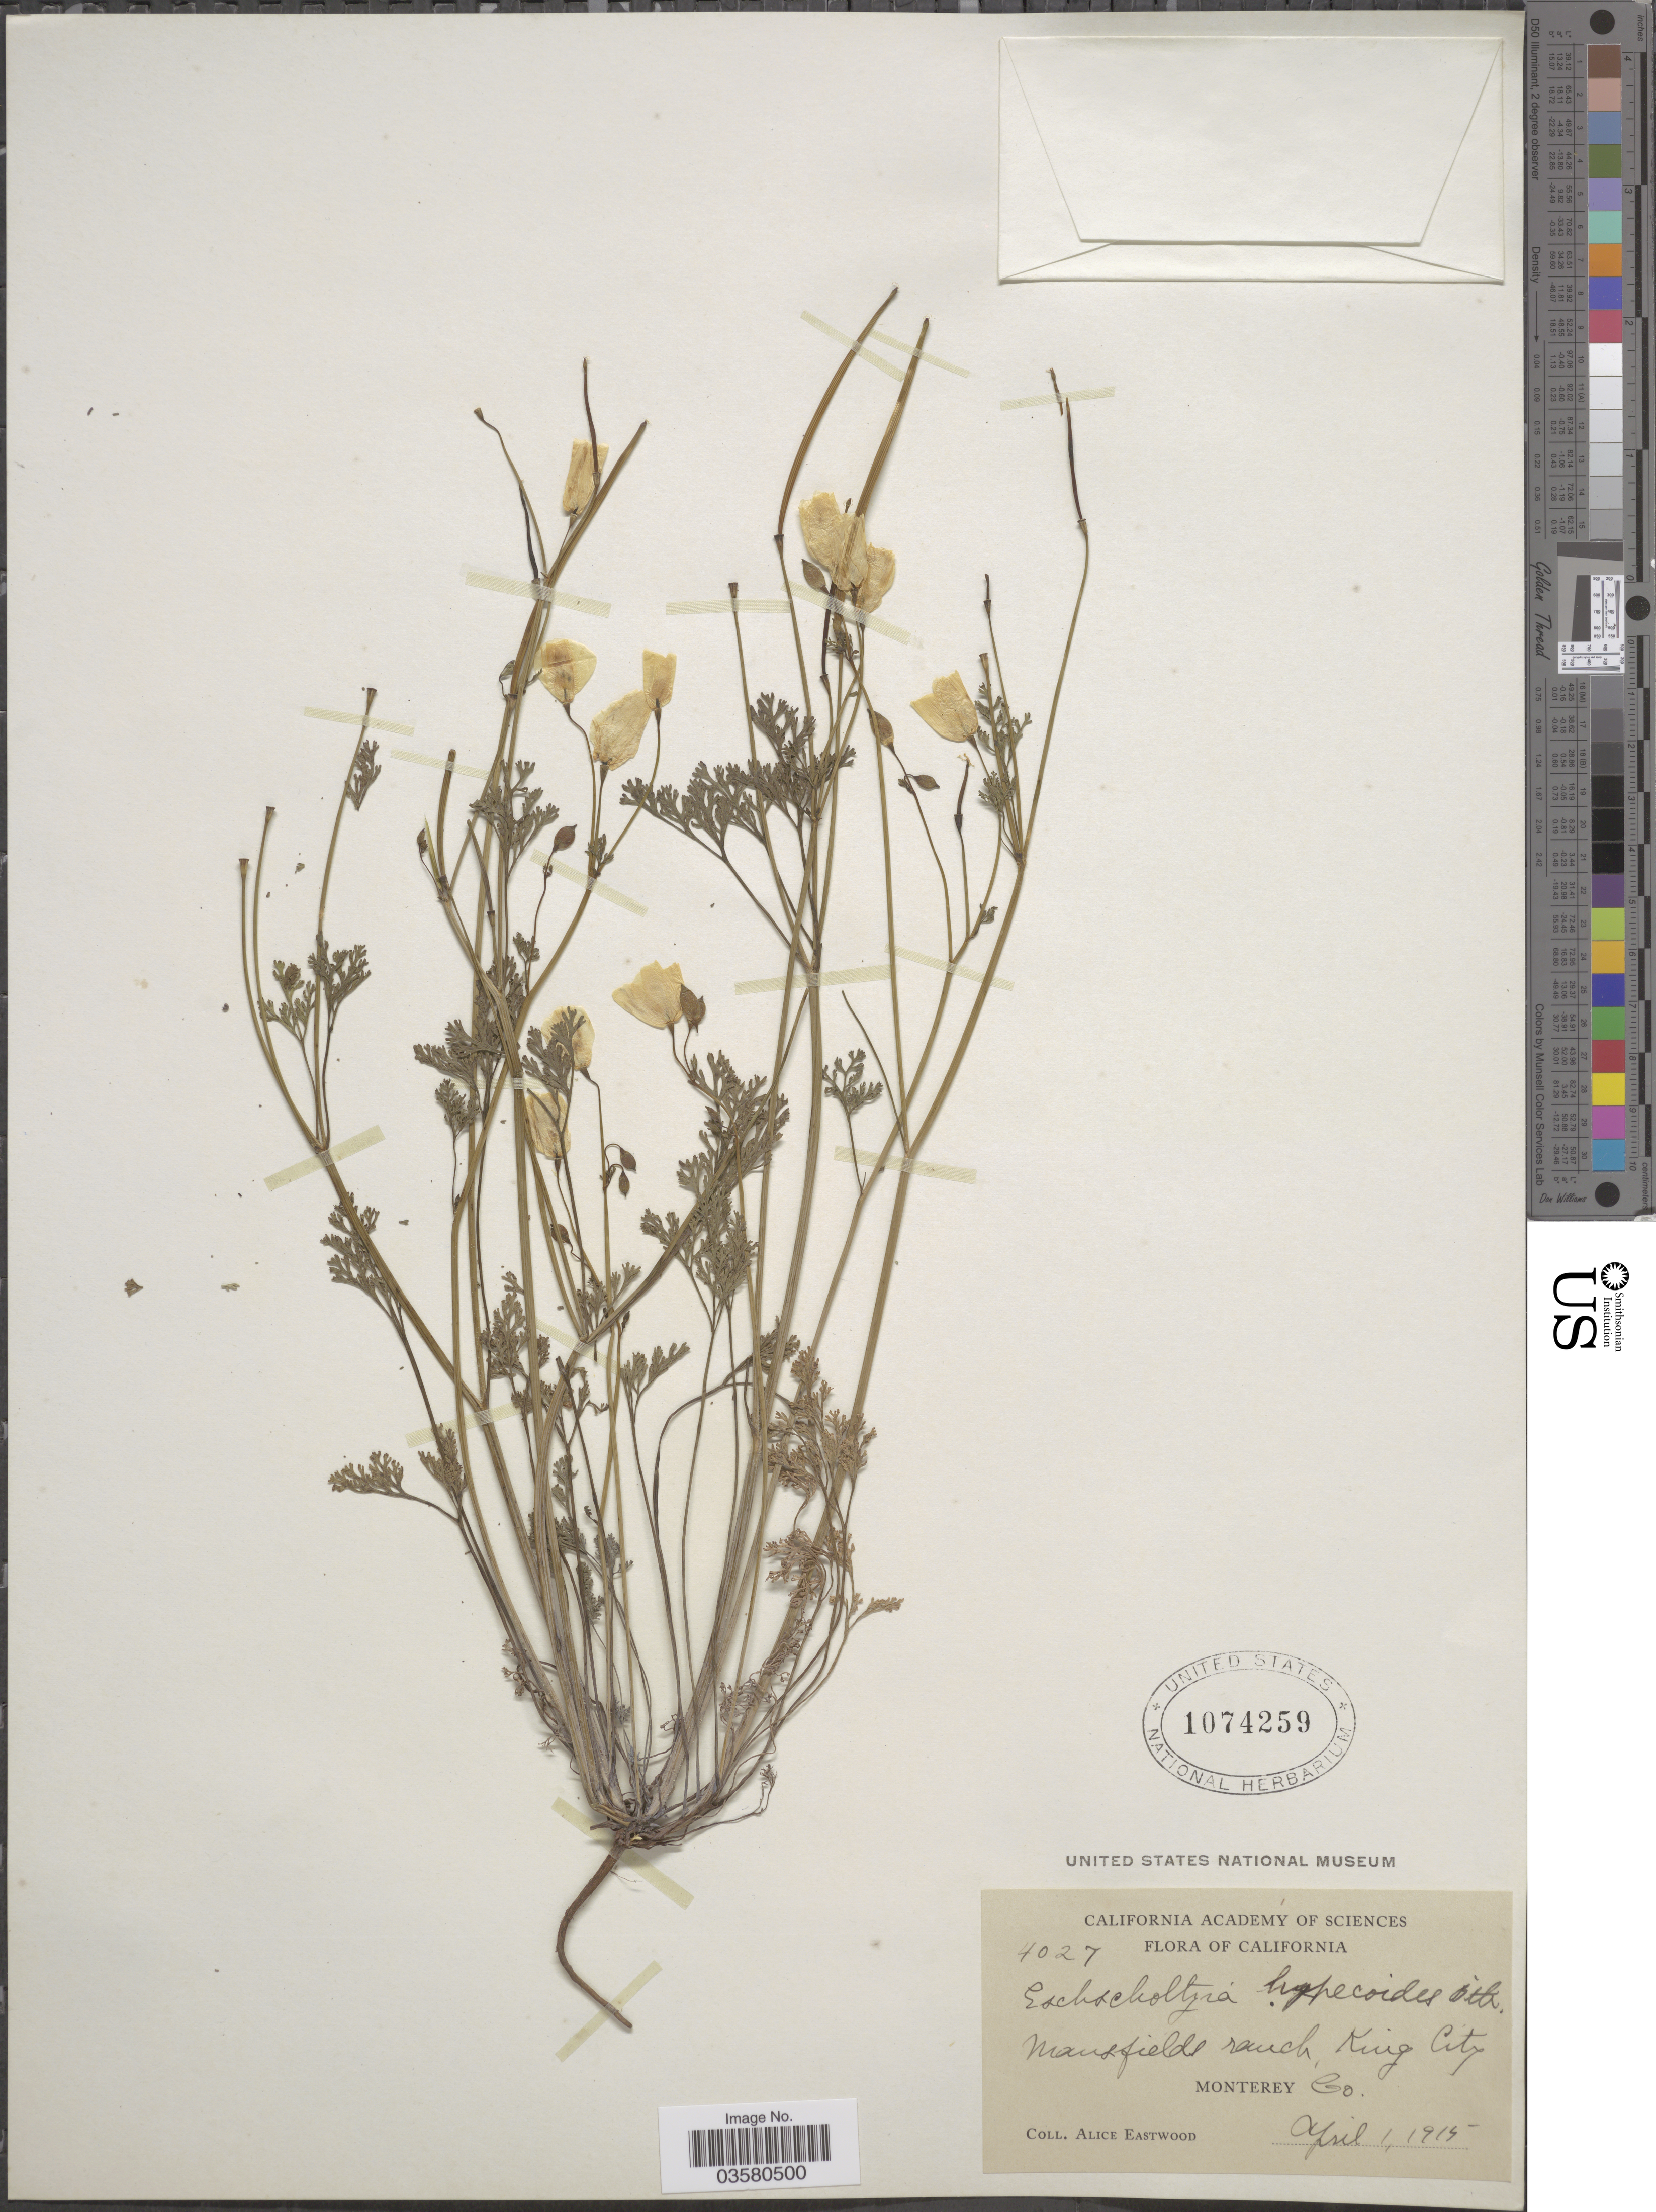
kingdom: Plantae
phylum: Tracheophyta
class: Magnoliopsida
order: Ranunculales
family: Papaveraceae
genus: Eschscholzia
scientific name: Eschscholzia hypecoides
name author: Benth.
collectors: A. Eastwood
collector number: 4027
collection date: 1915-04-01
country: United States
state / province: California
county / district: Monterey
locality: Mansfield ranch, King City. Monterey Co.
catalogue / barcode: US 1074259